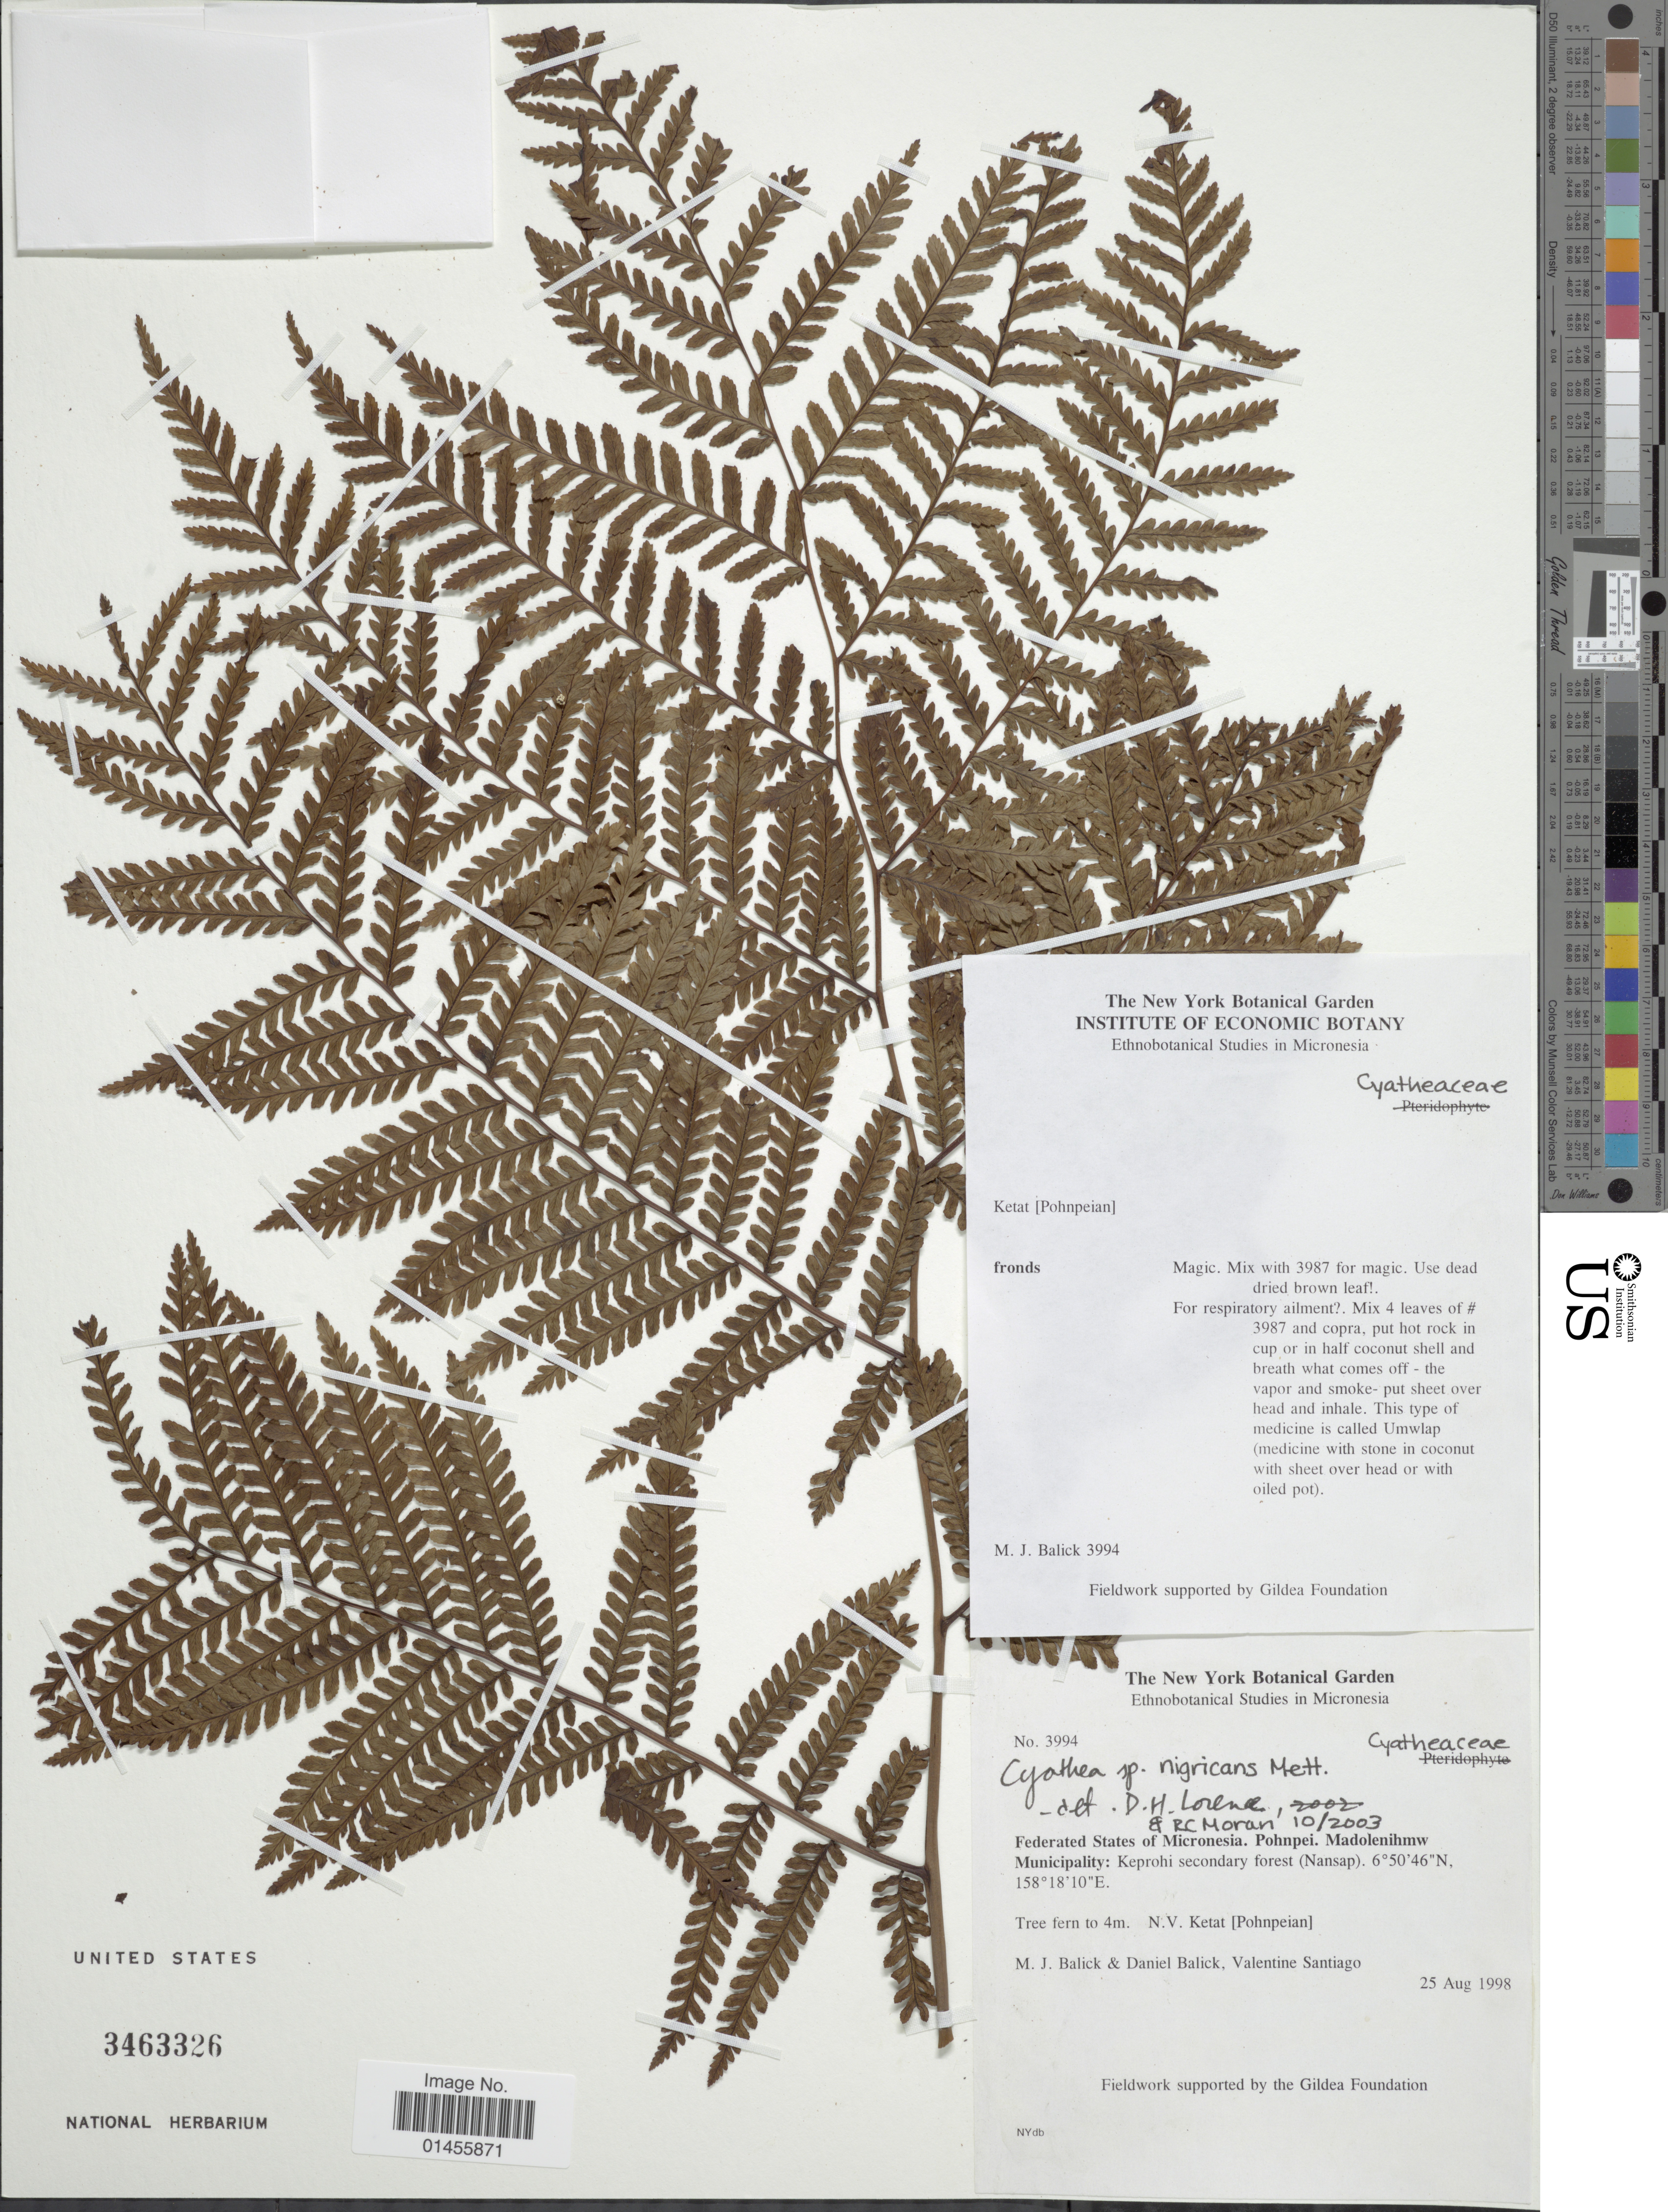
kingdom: Plantae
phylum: Tracheophyta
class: Polypodiopsida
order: Cyatheales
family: Cyatheaceae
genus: Sphaeropteris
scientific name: Sphaeropteris nigricans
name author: (Mett.) R.M. Tryon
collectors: M. J. Balick, D. Balick & V. Santiago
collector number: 3994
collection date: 1998-08-25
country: Micronesia, Federated States of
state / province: Pohnpei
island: Pohnpei [Ponape]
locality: Madolenihmw Municipality: Keprohi secondary forest (Nansap)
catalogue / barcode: US 3463326